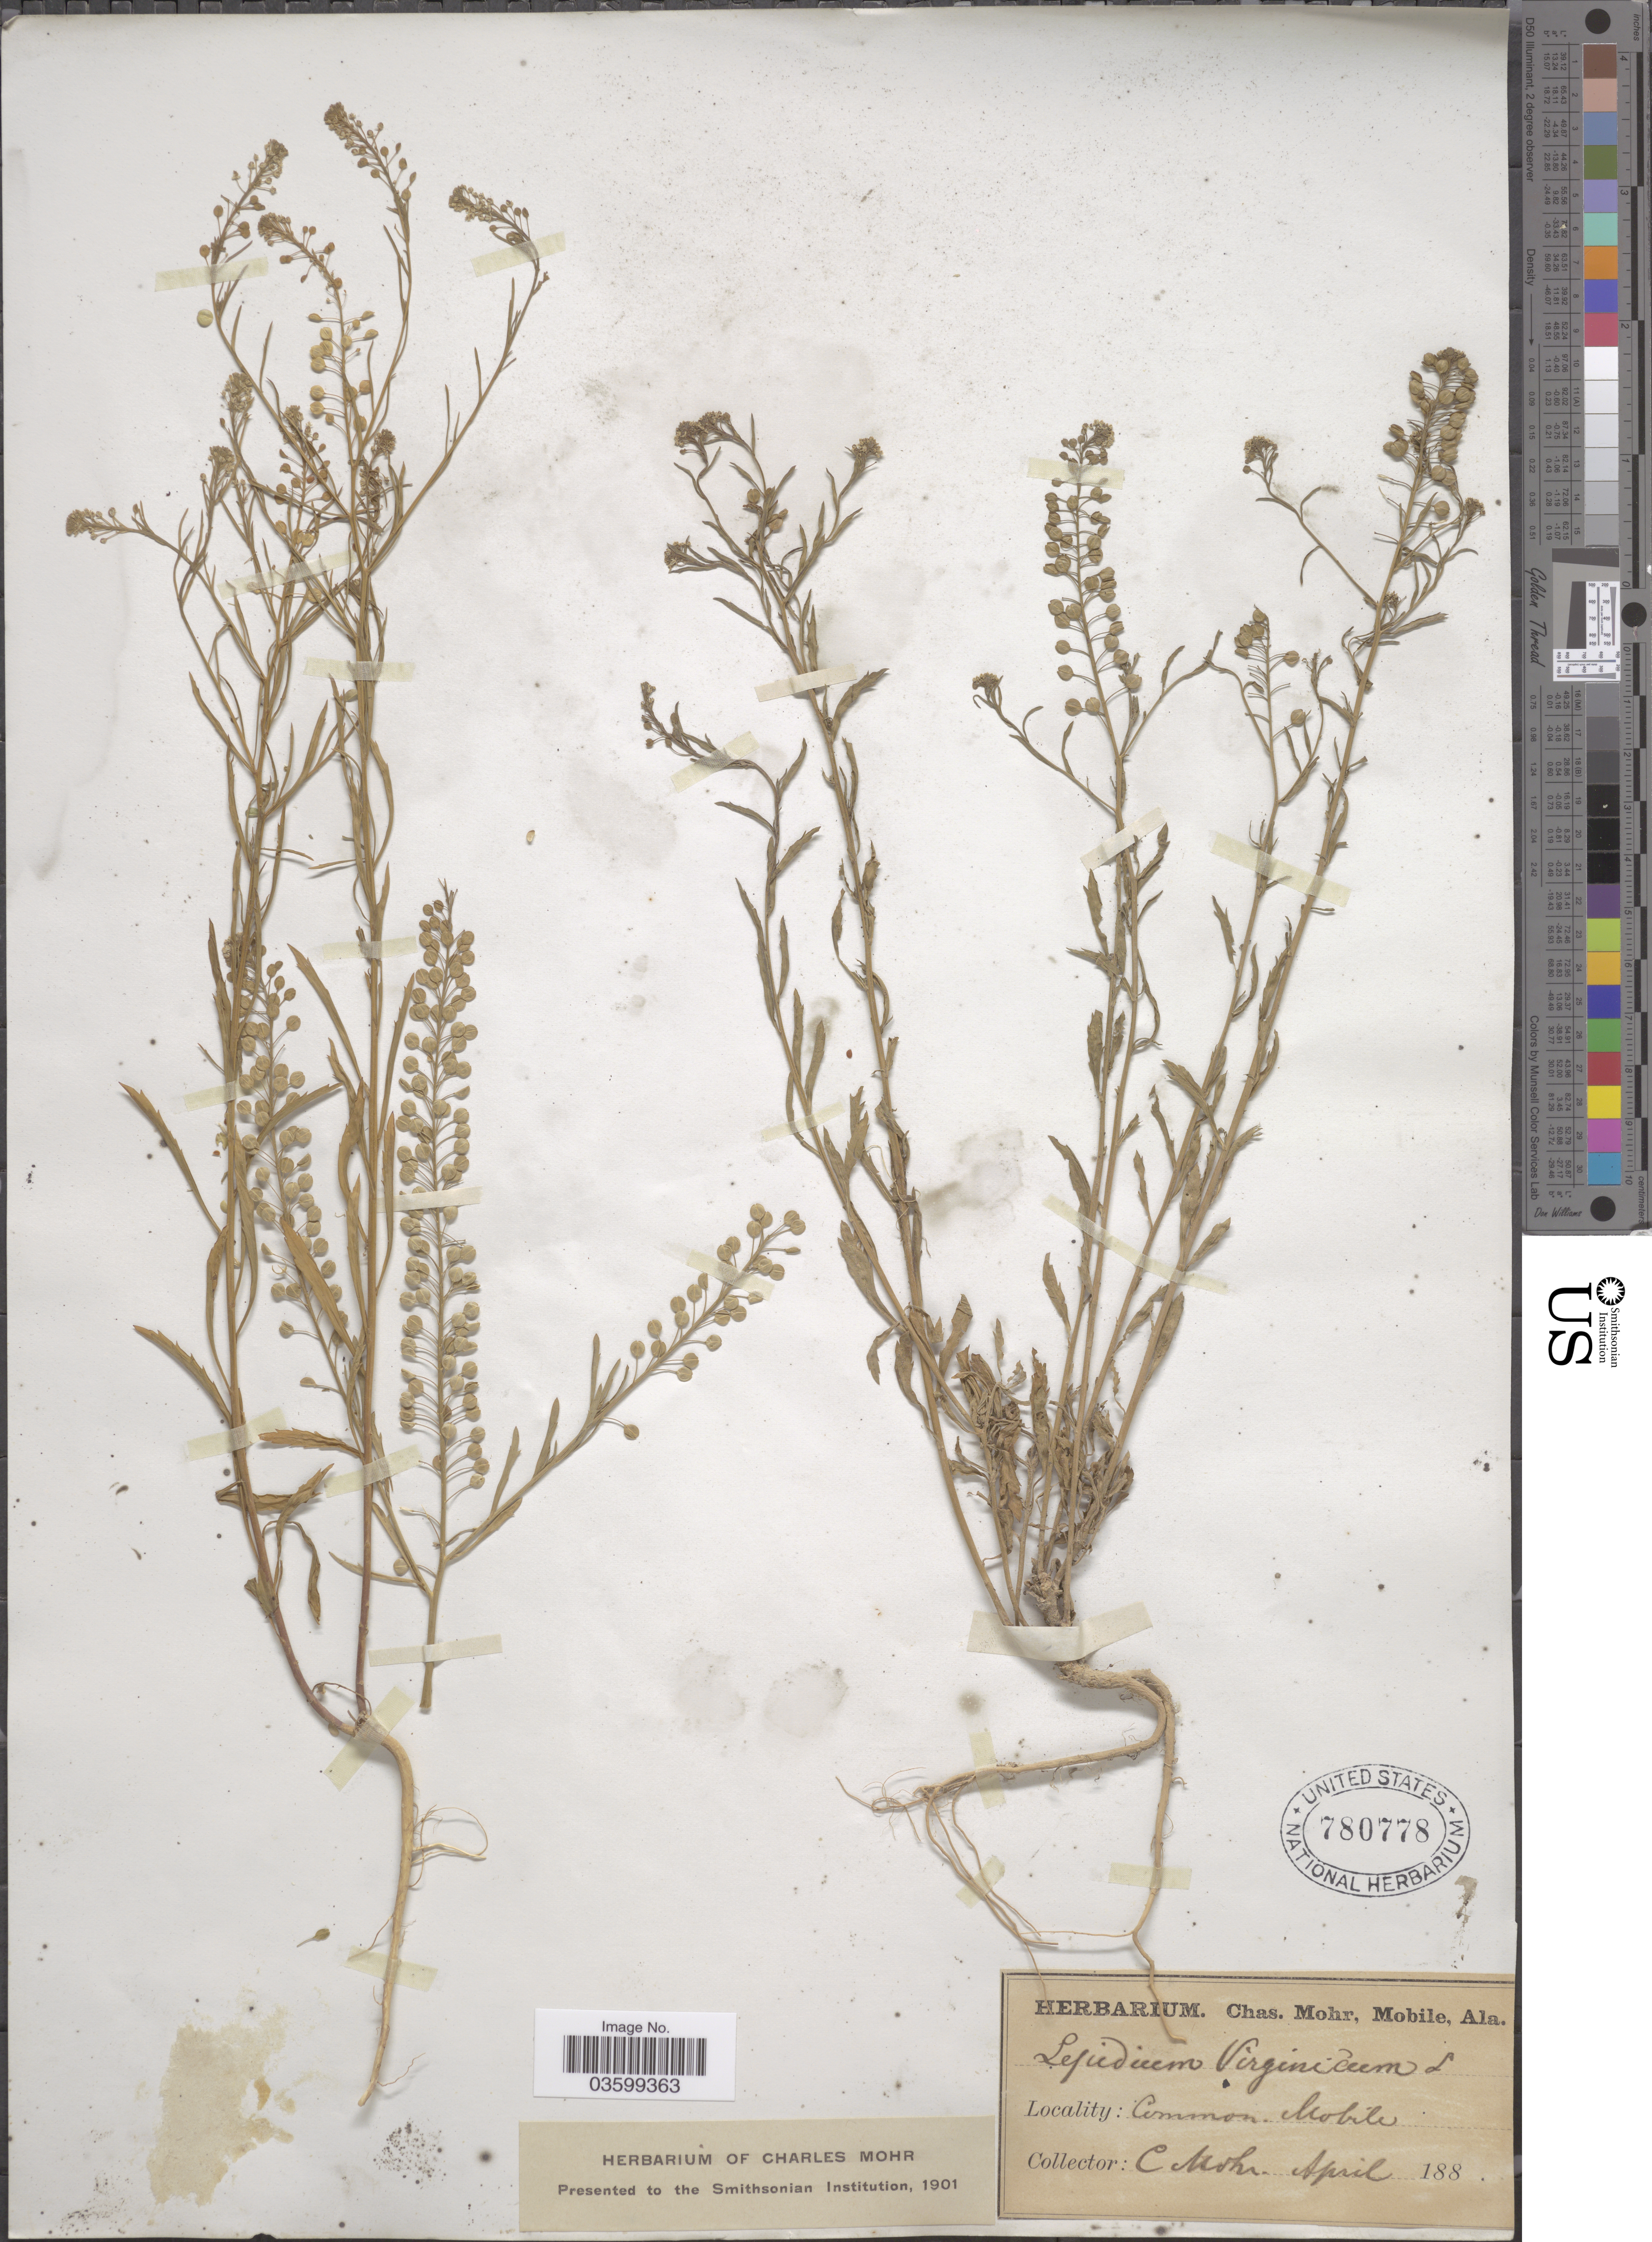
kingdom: Plantae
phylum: Tracheophyta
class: Magnoliopsida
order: Brassicales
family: Brassicaceae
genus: Lepidium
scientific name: Lepidium virginicum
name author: L.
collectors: Mohr, C. T. (herbarium)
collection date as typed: April 188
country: United States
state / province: Alabama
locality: Mobile.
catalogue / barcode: US 780778